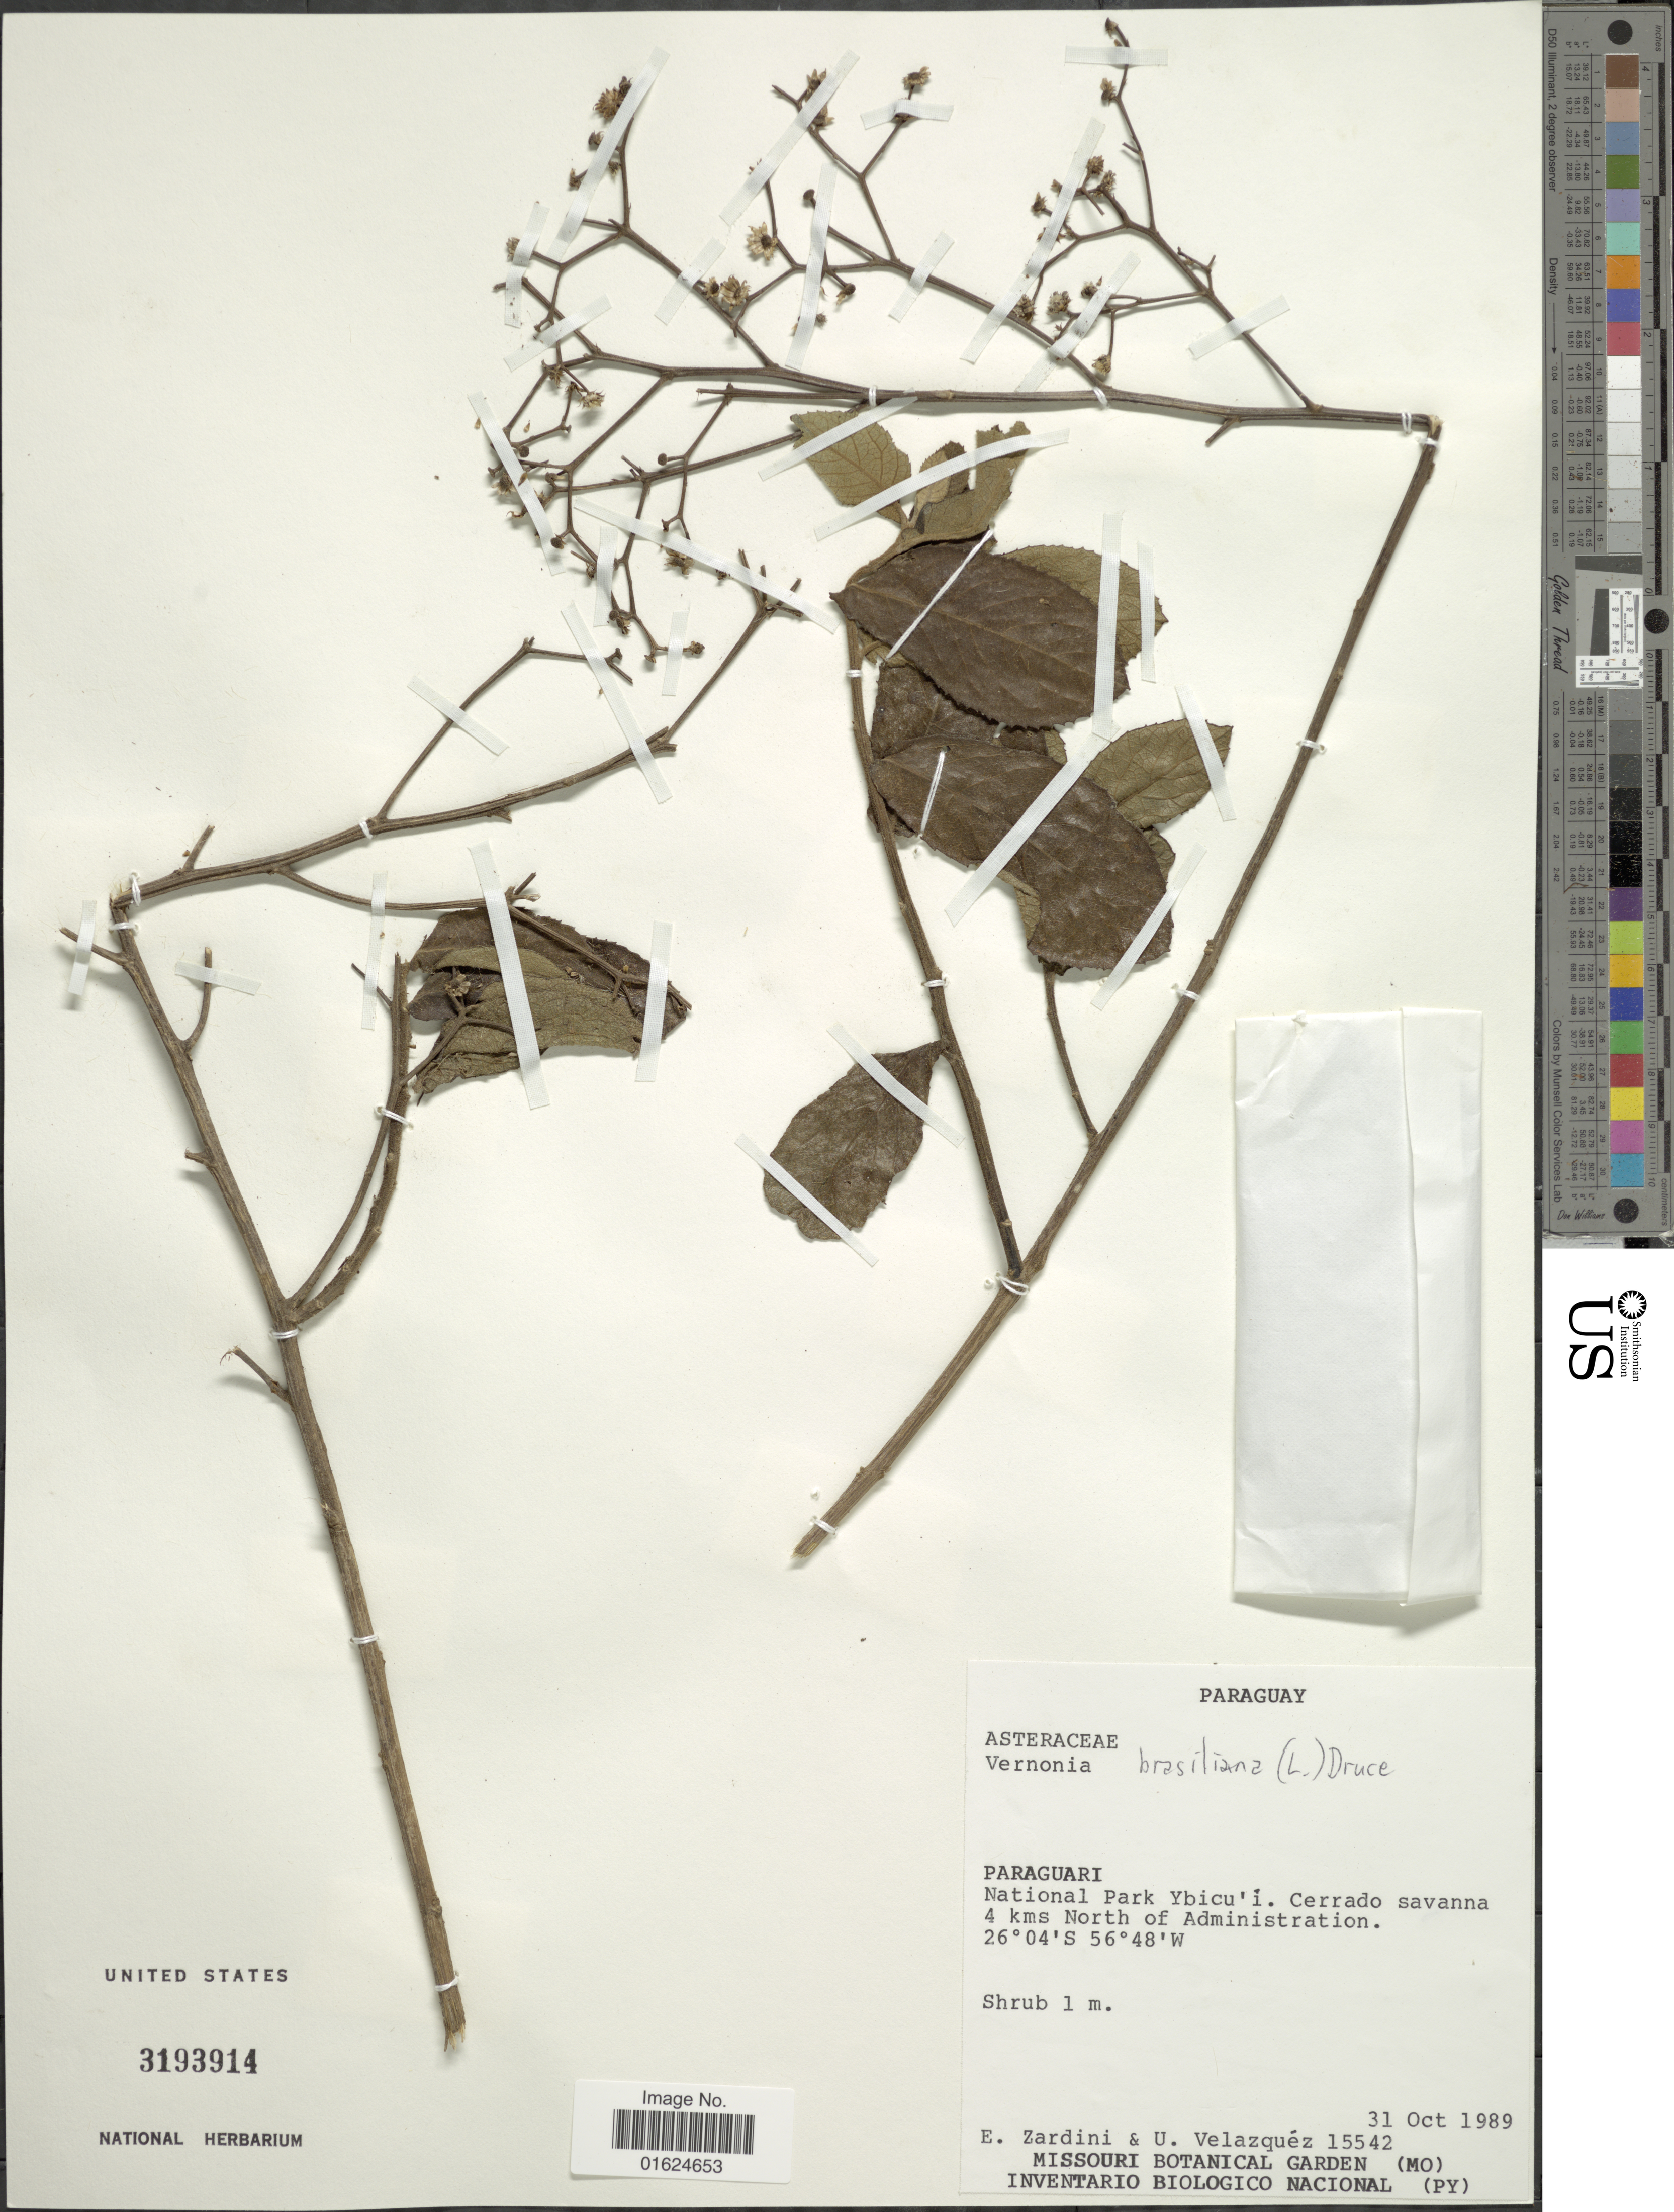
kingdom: Plantae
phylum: Tracheophyta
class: Magnoliopsida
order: Asterales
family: Asteraceae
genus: Vernonia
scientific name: Vernonia brasiliana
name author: (L.) Druce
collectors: E. M. Zardini & U. Velázquez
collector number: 15542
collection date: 1989-10-31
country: Paraguay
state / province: Paraguari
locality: National Park Ybicu' i. Cerrado savanna 4 kms North of Administration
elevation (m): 1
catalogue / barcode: US 3193914